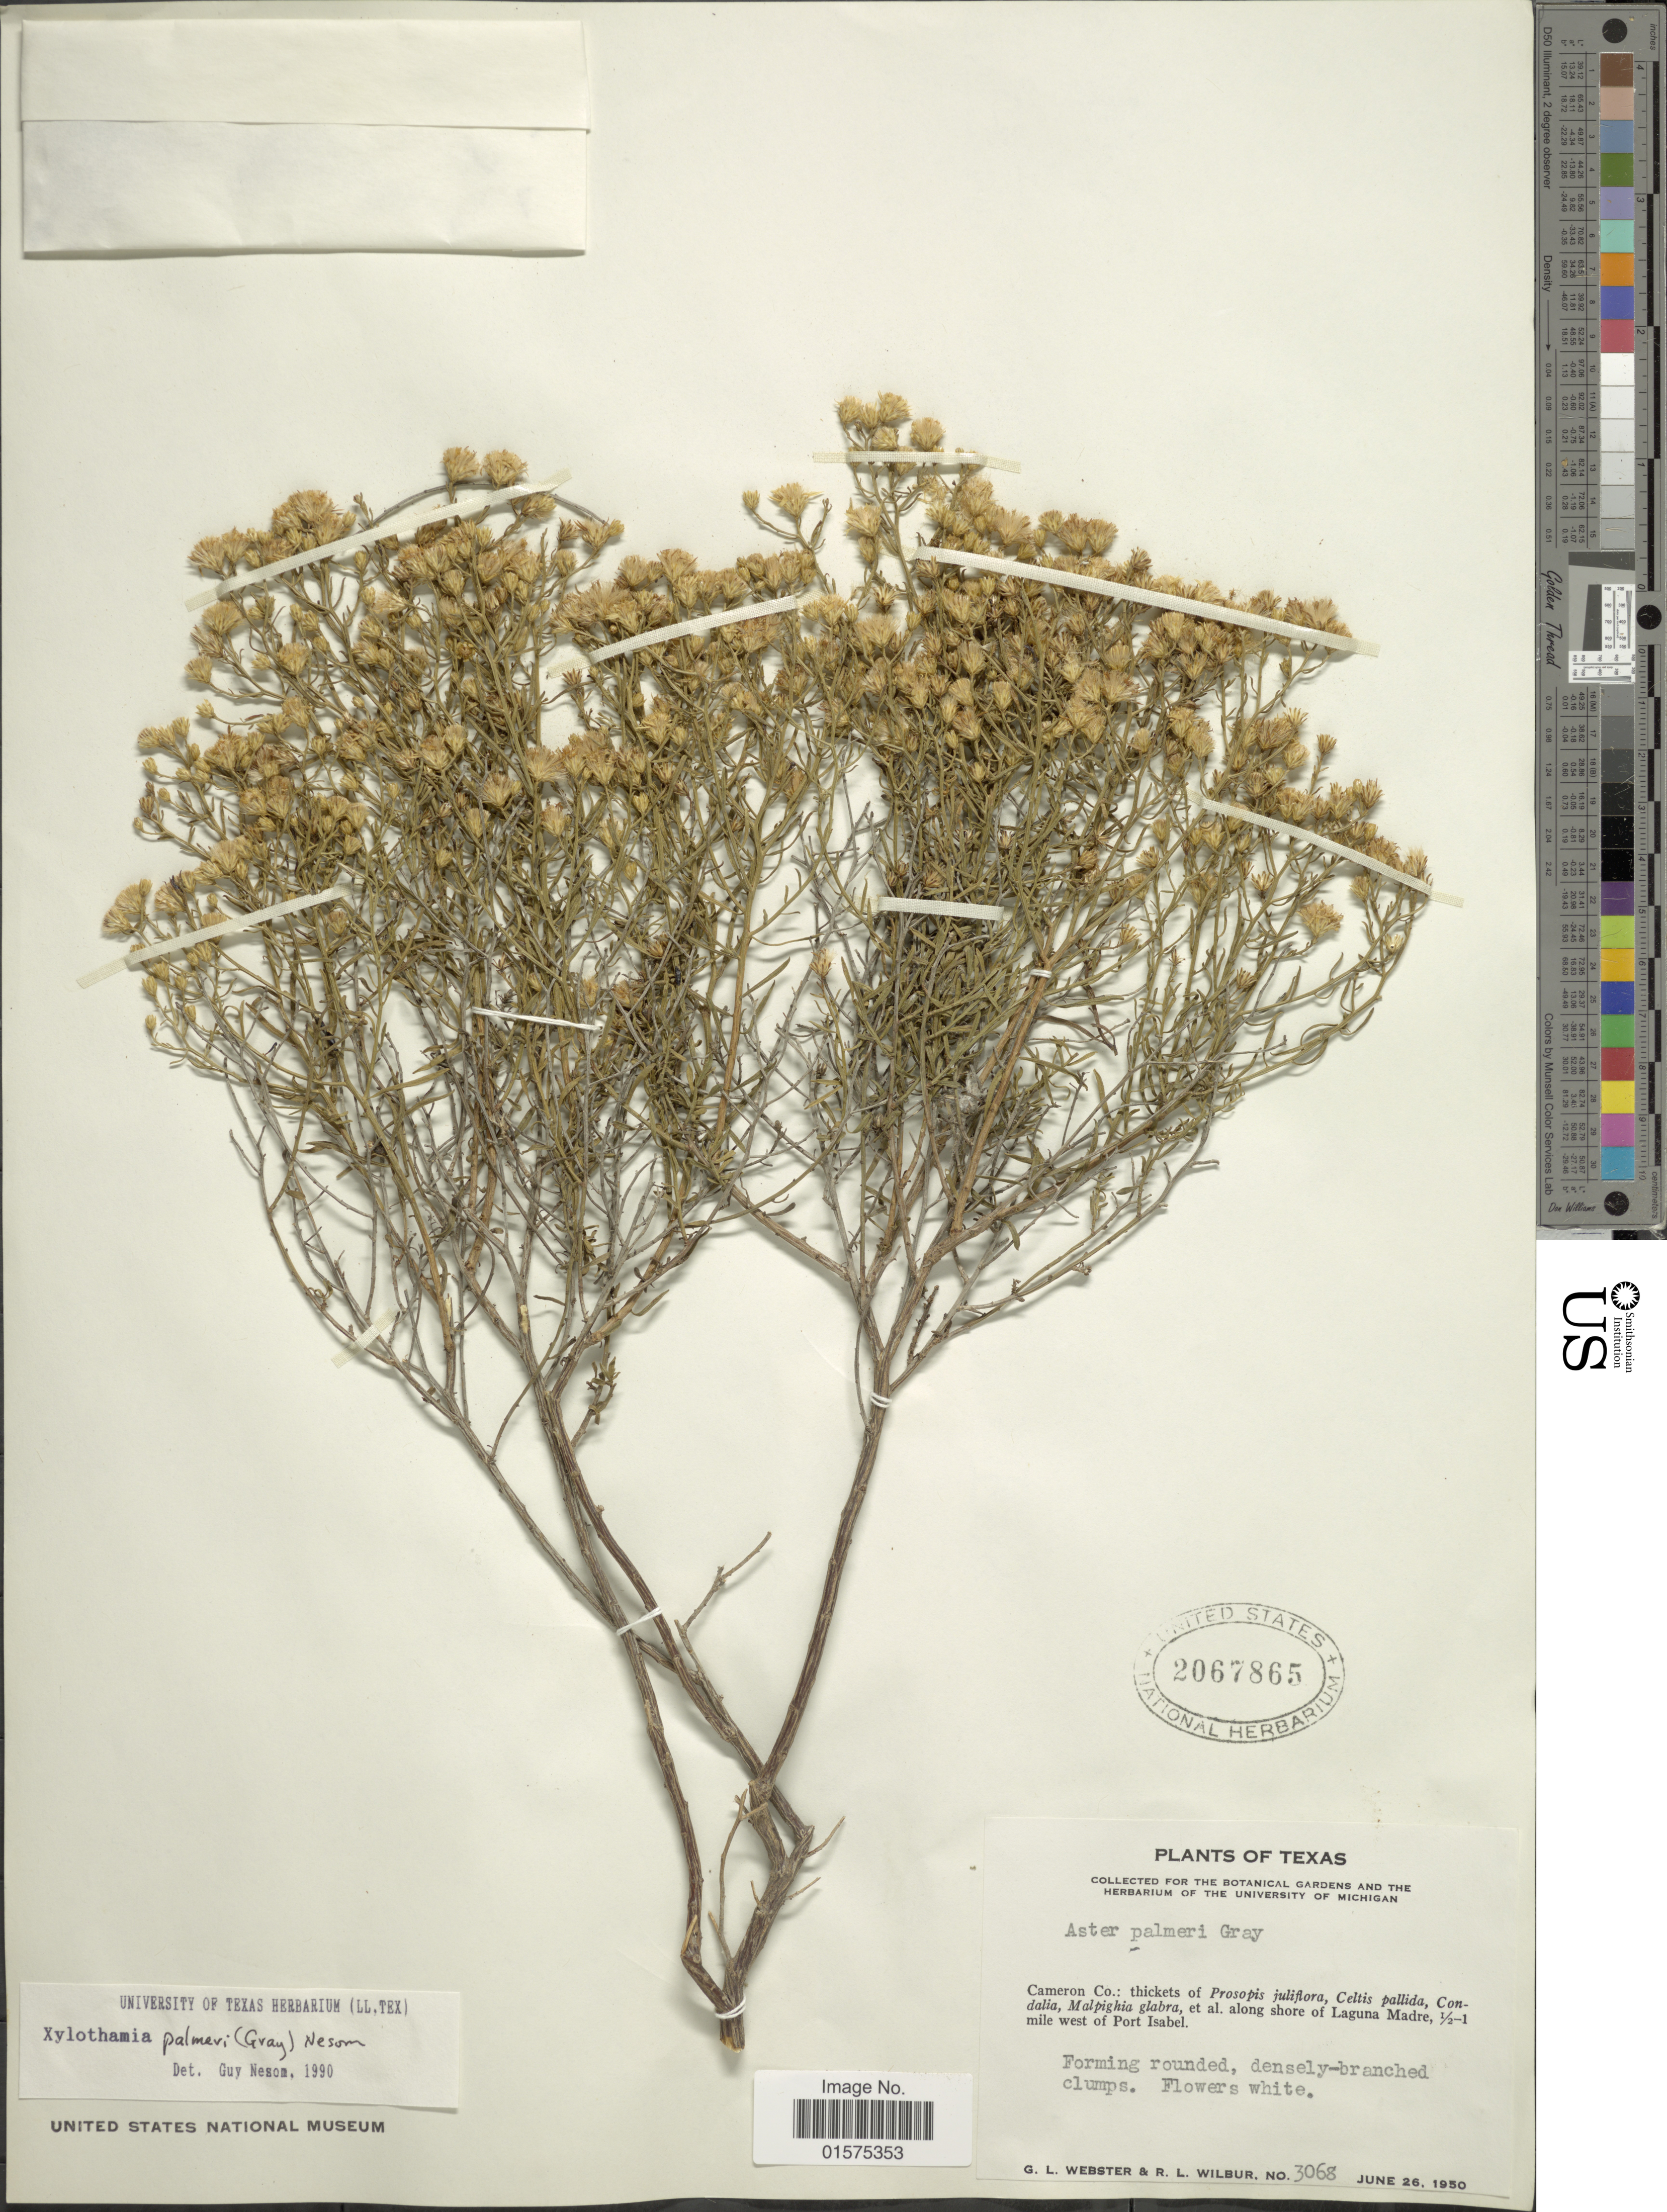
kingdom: Plantae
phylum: Tracheophyta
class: Magnoliopsida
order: Asterales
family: Asteraceae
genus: Neonesomia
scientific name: Neonesomia palmeri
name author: (A. Gray) & R.P.Roberts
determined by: Urbatsch, Lowell E., Curator (LSU), Louisiana State University (UNITED STATES)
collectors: G. L. Webster & R. L. Wilbur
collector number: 3068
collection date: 1950-06-26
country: United States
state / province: Texas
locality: Cameron Co.: along shore of Laguna Madre, ½-1 mile west of Port Isabel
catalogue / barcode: US 2067865